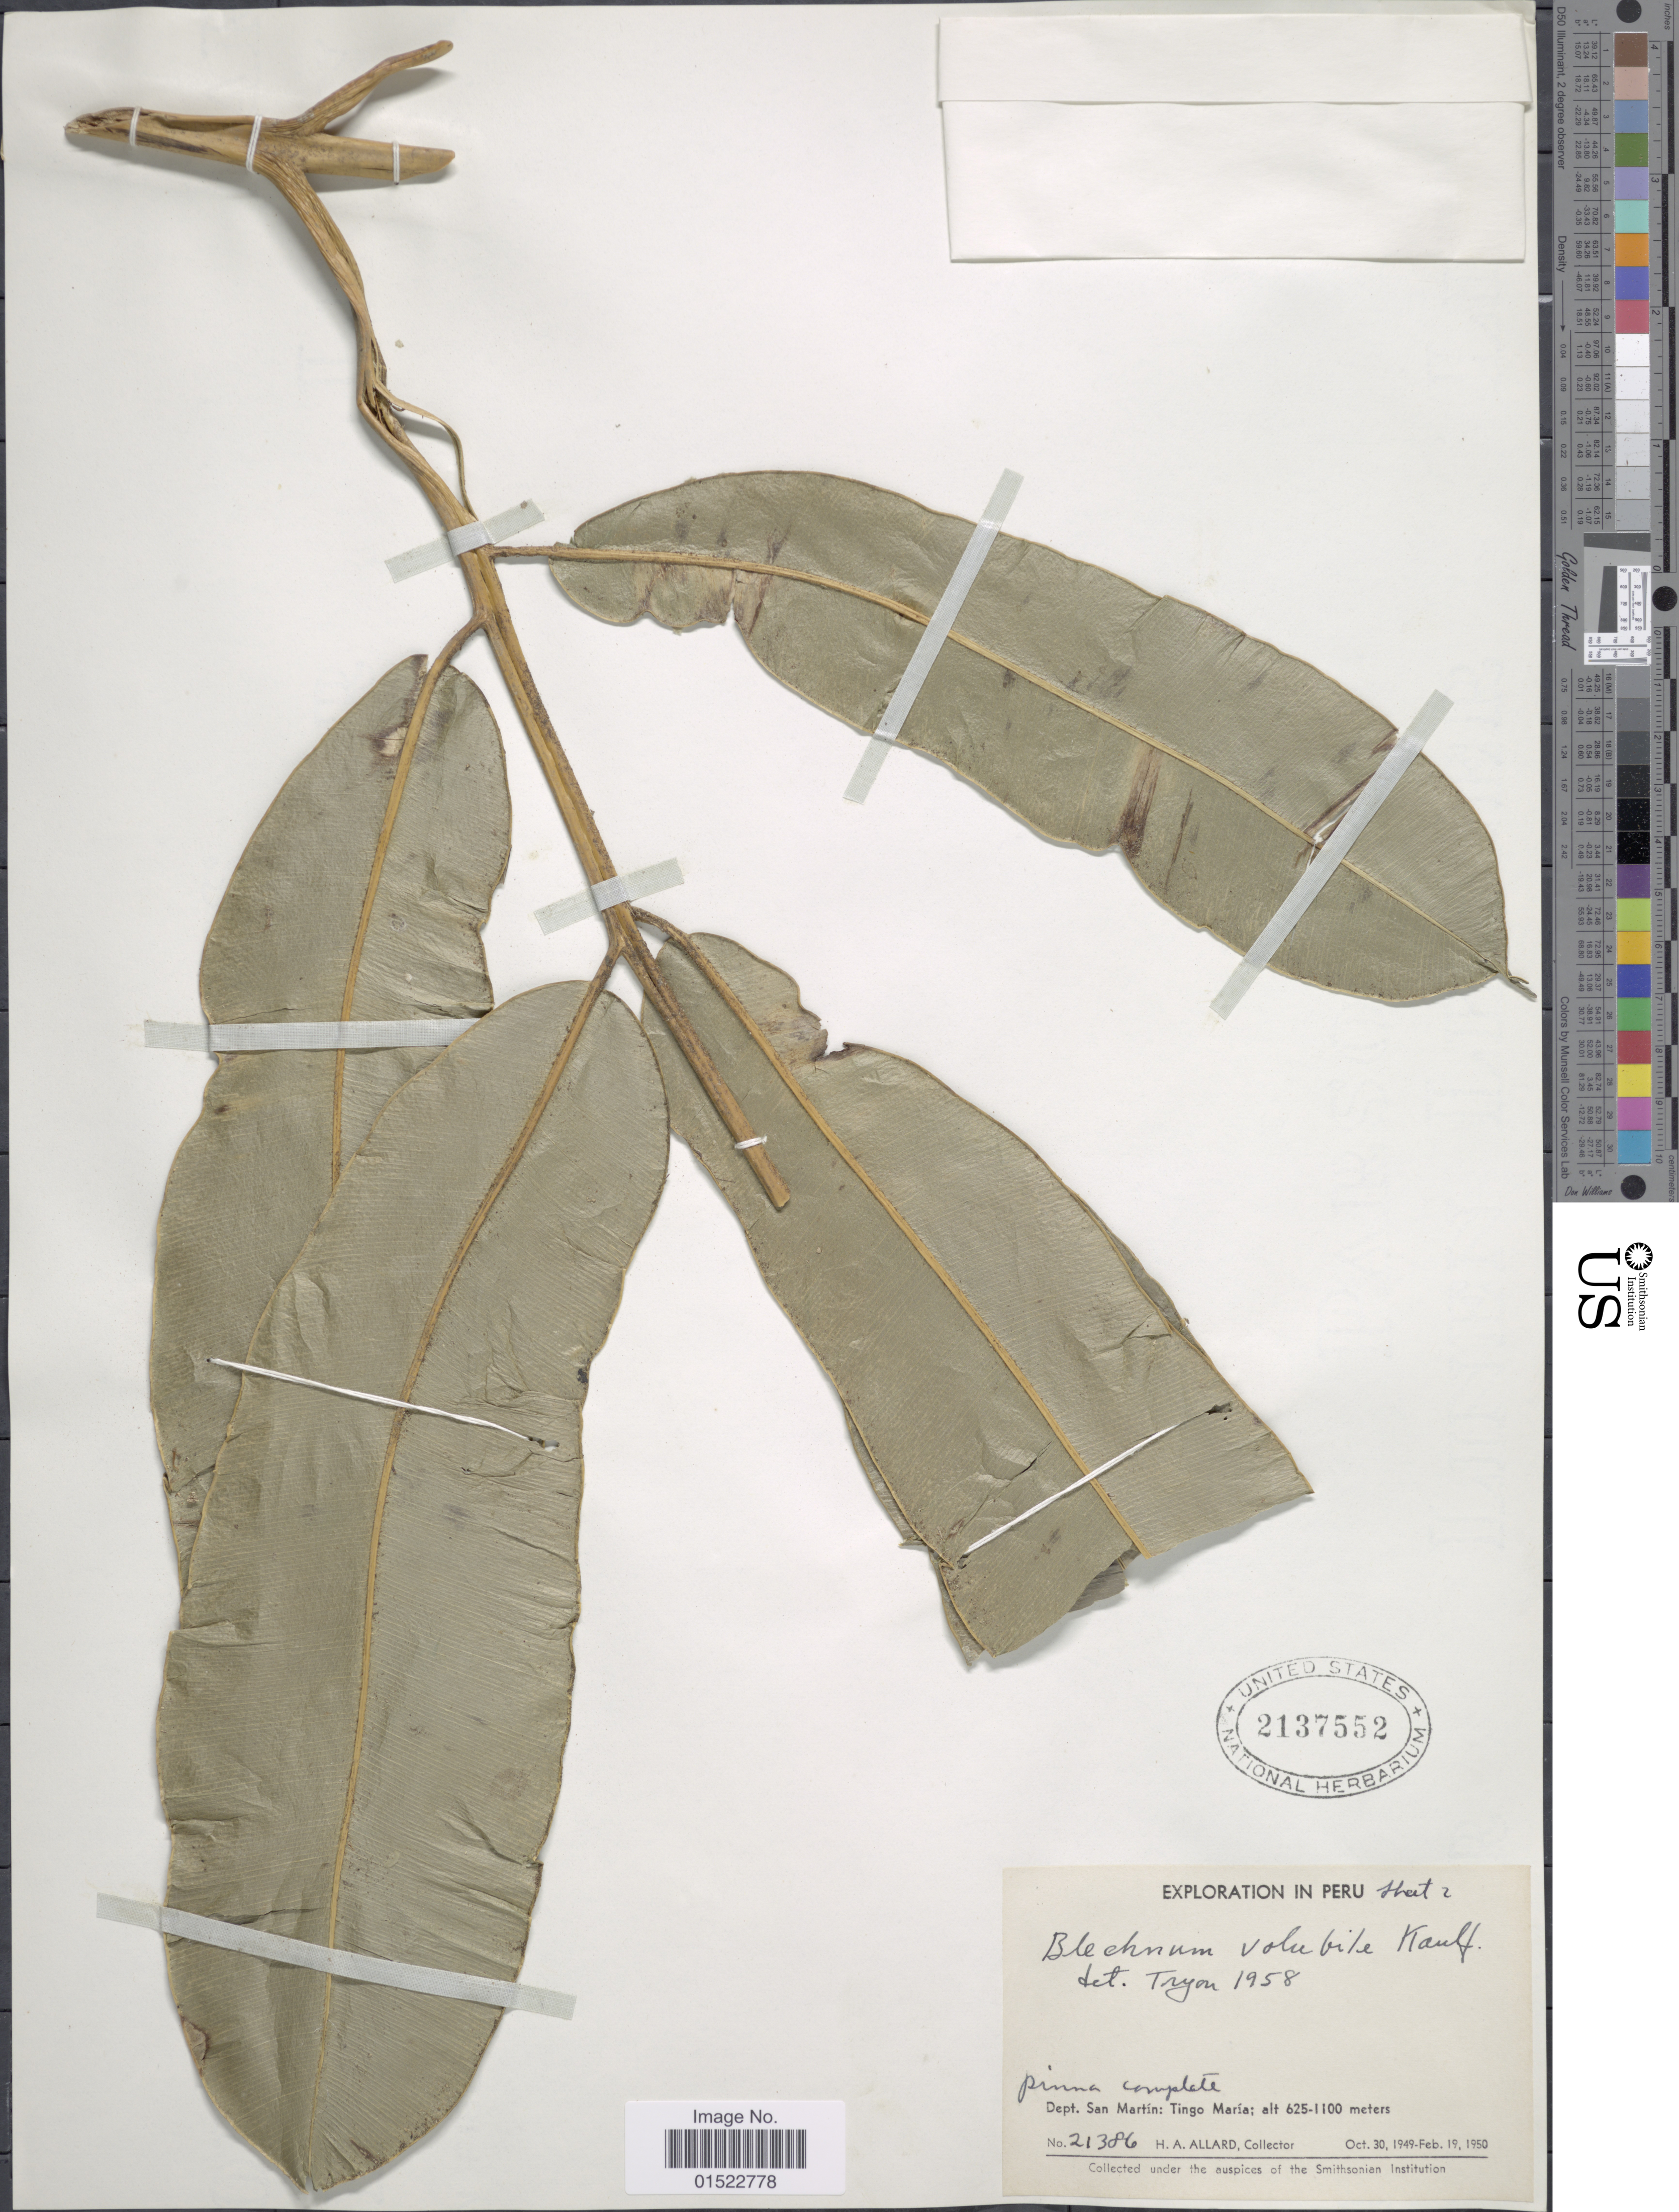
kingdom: Plantae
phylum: Tracheophyta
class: Polypodiopsida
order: Polypodiales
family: Blechnaceae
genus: Salpichlaena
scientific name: Salpichlaena volubilis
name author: (Kaulf.) J. Sm.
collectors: H. A. Allard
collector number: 21386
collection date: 1949-10-30/1950-02-19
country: Peru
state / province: San Martín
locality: Tingo Maria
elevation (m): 625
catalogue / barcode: US 2137552